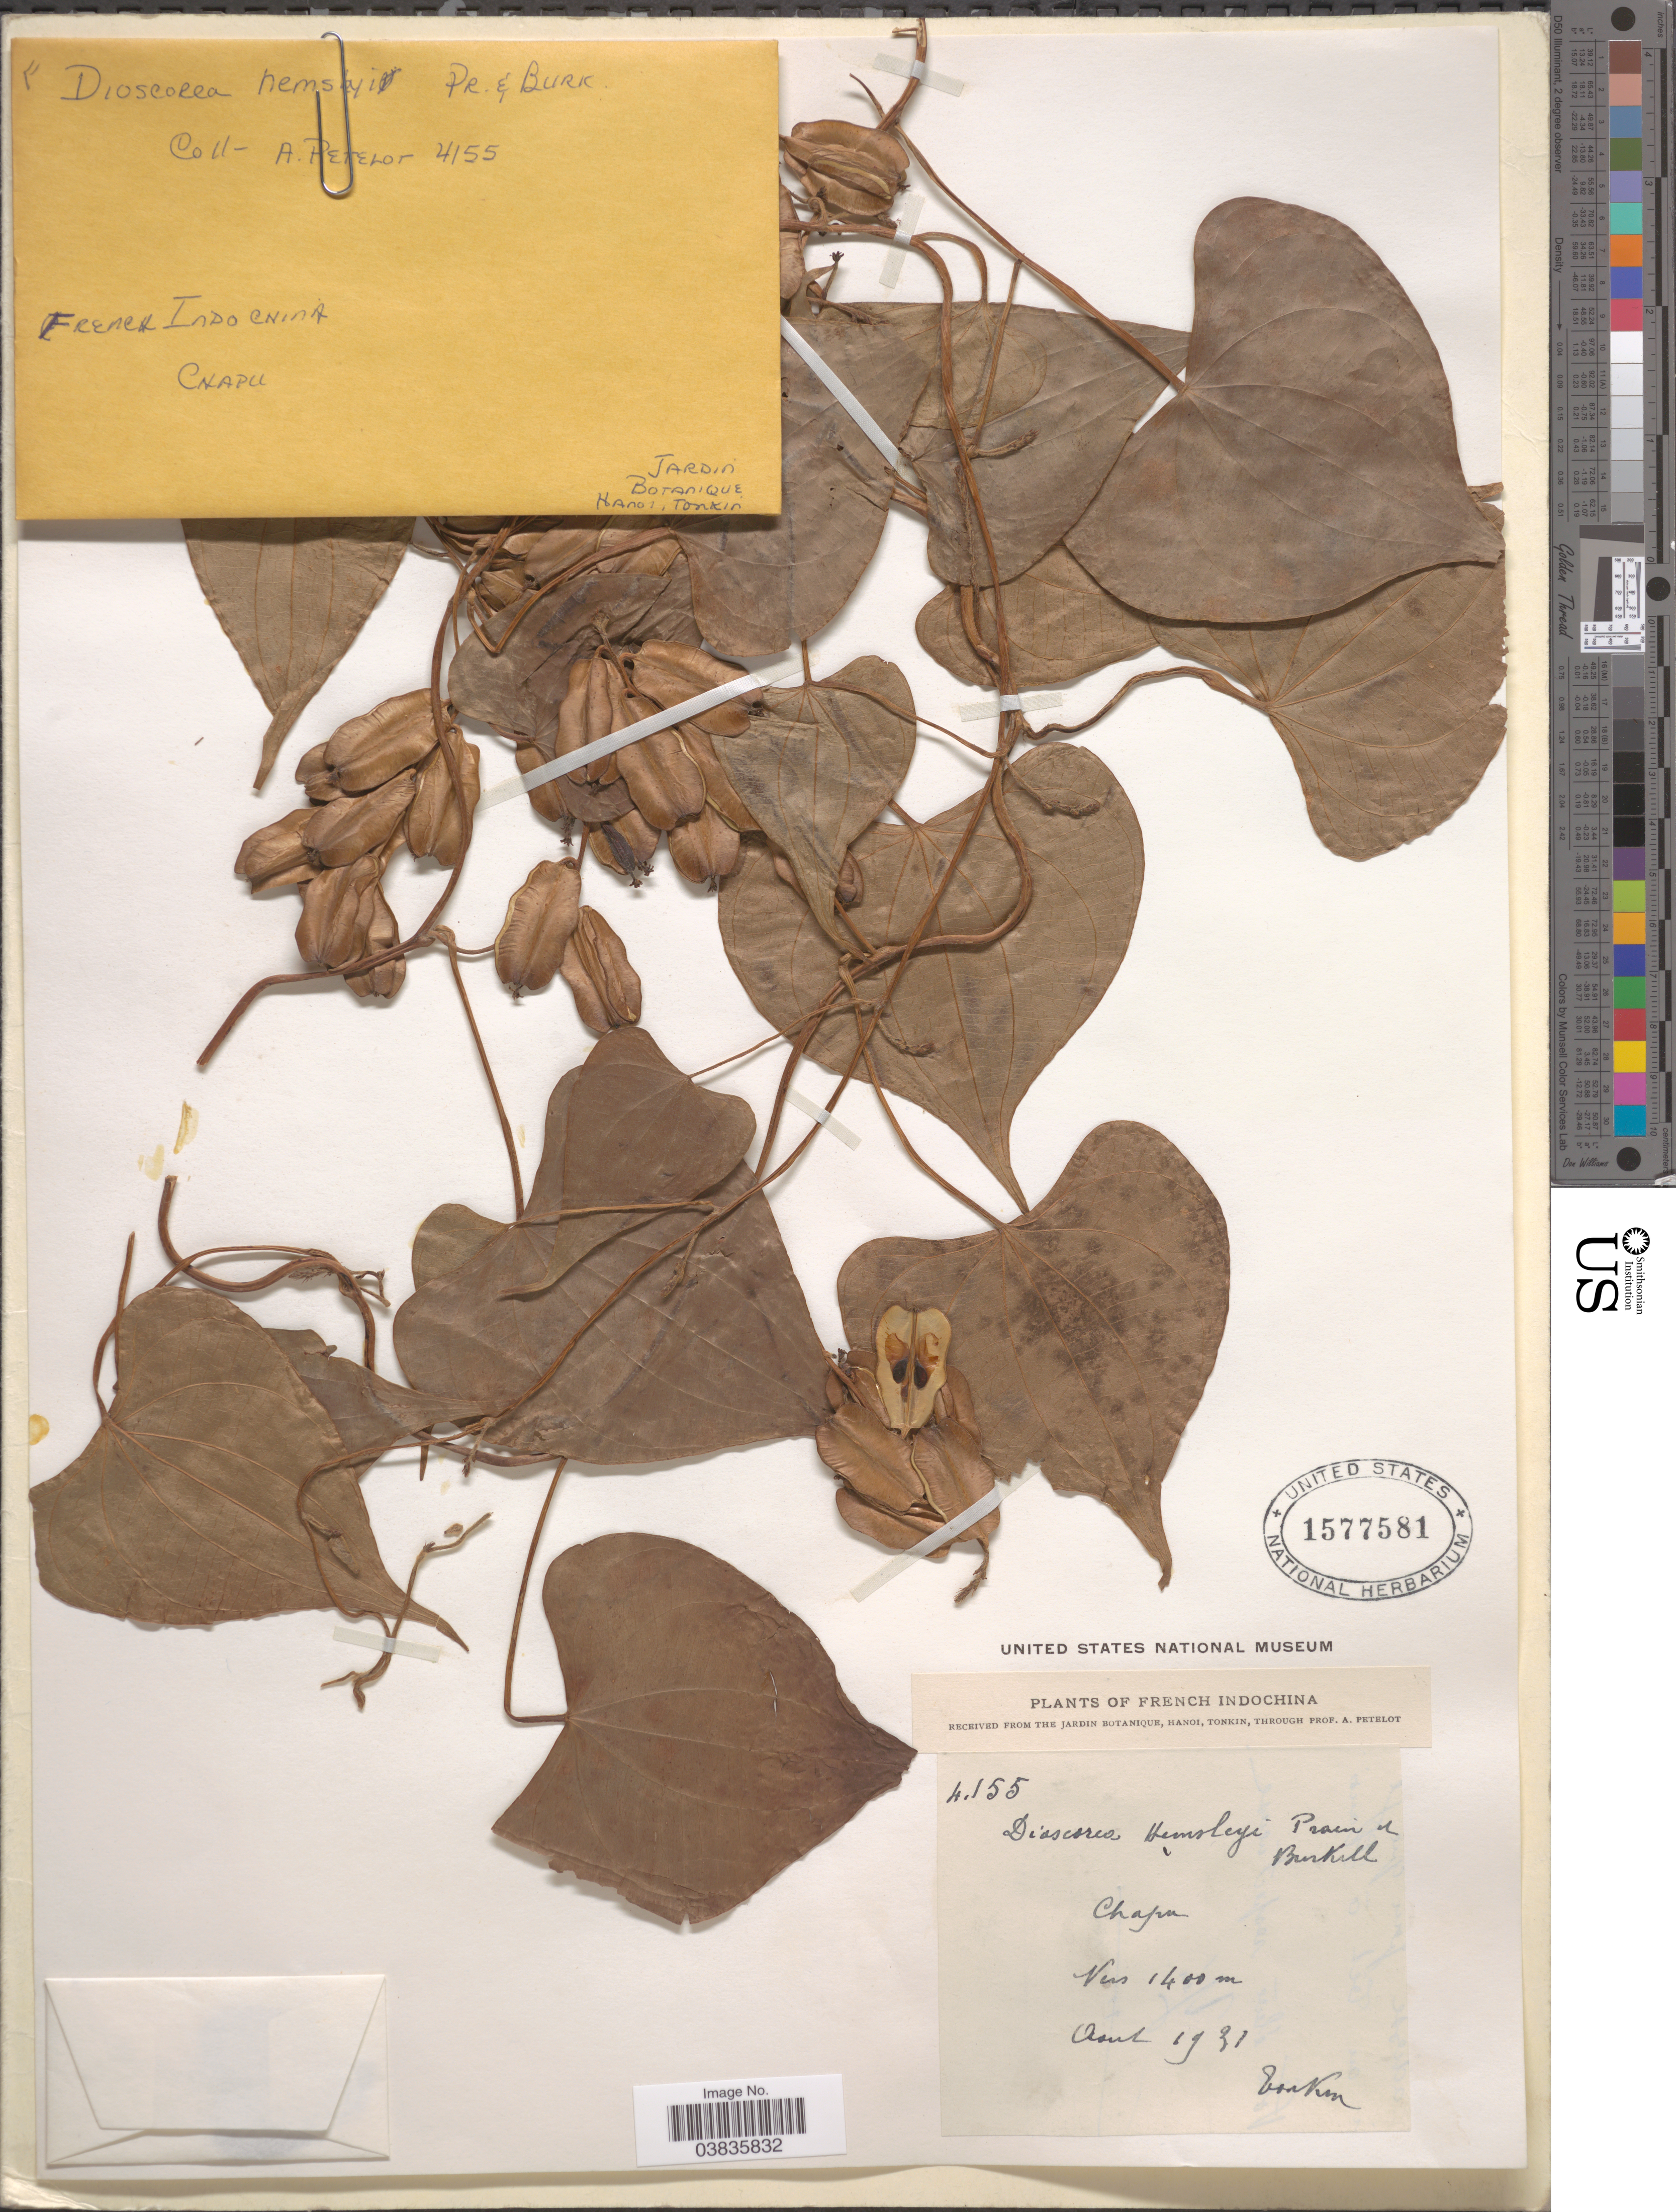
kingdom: Plantae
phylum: Tracheophyta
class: Liliopsida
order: Dioscoreales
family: Dioscoreaceae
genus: Dioscorea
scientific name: Dioscorea hemsleyi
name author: Prain & Burkill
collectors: A. Petelot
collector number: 4155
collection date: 1931-08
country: Vietnam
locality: French Indochina. Chapu. Tonkin.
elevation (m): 1400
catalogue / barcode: US 1577581